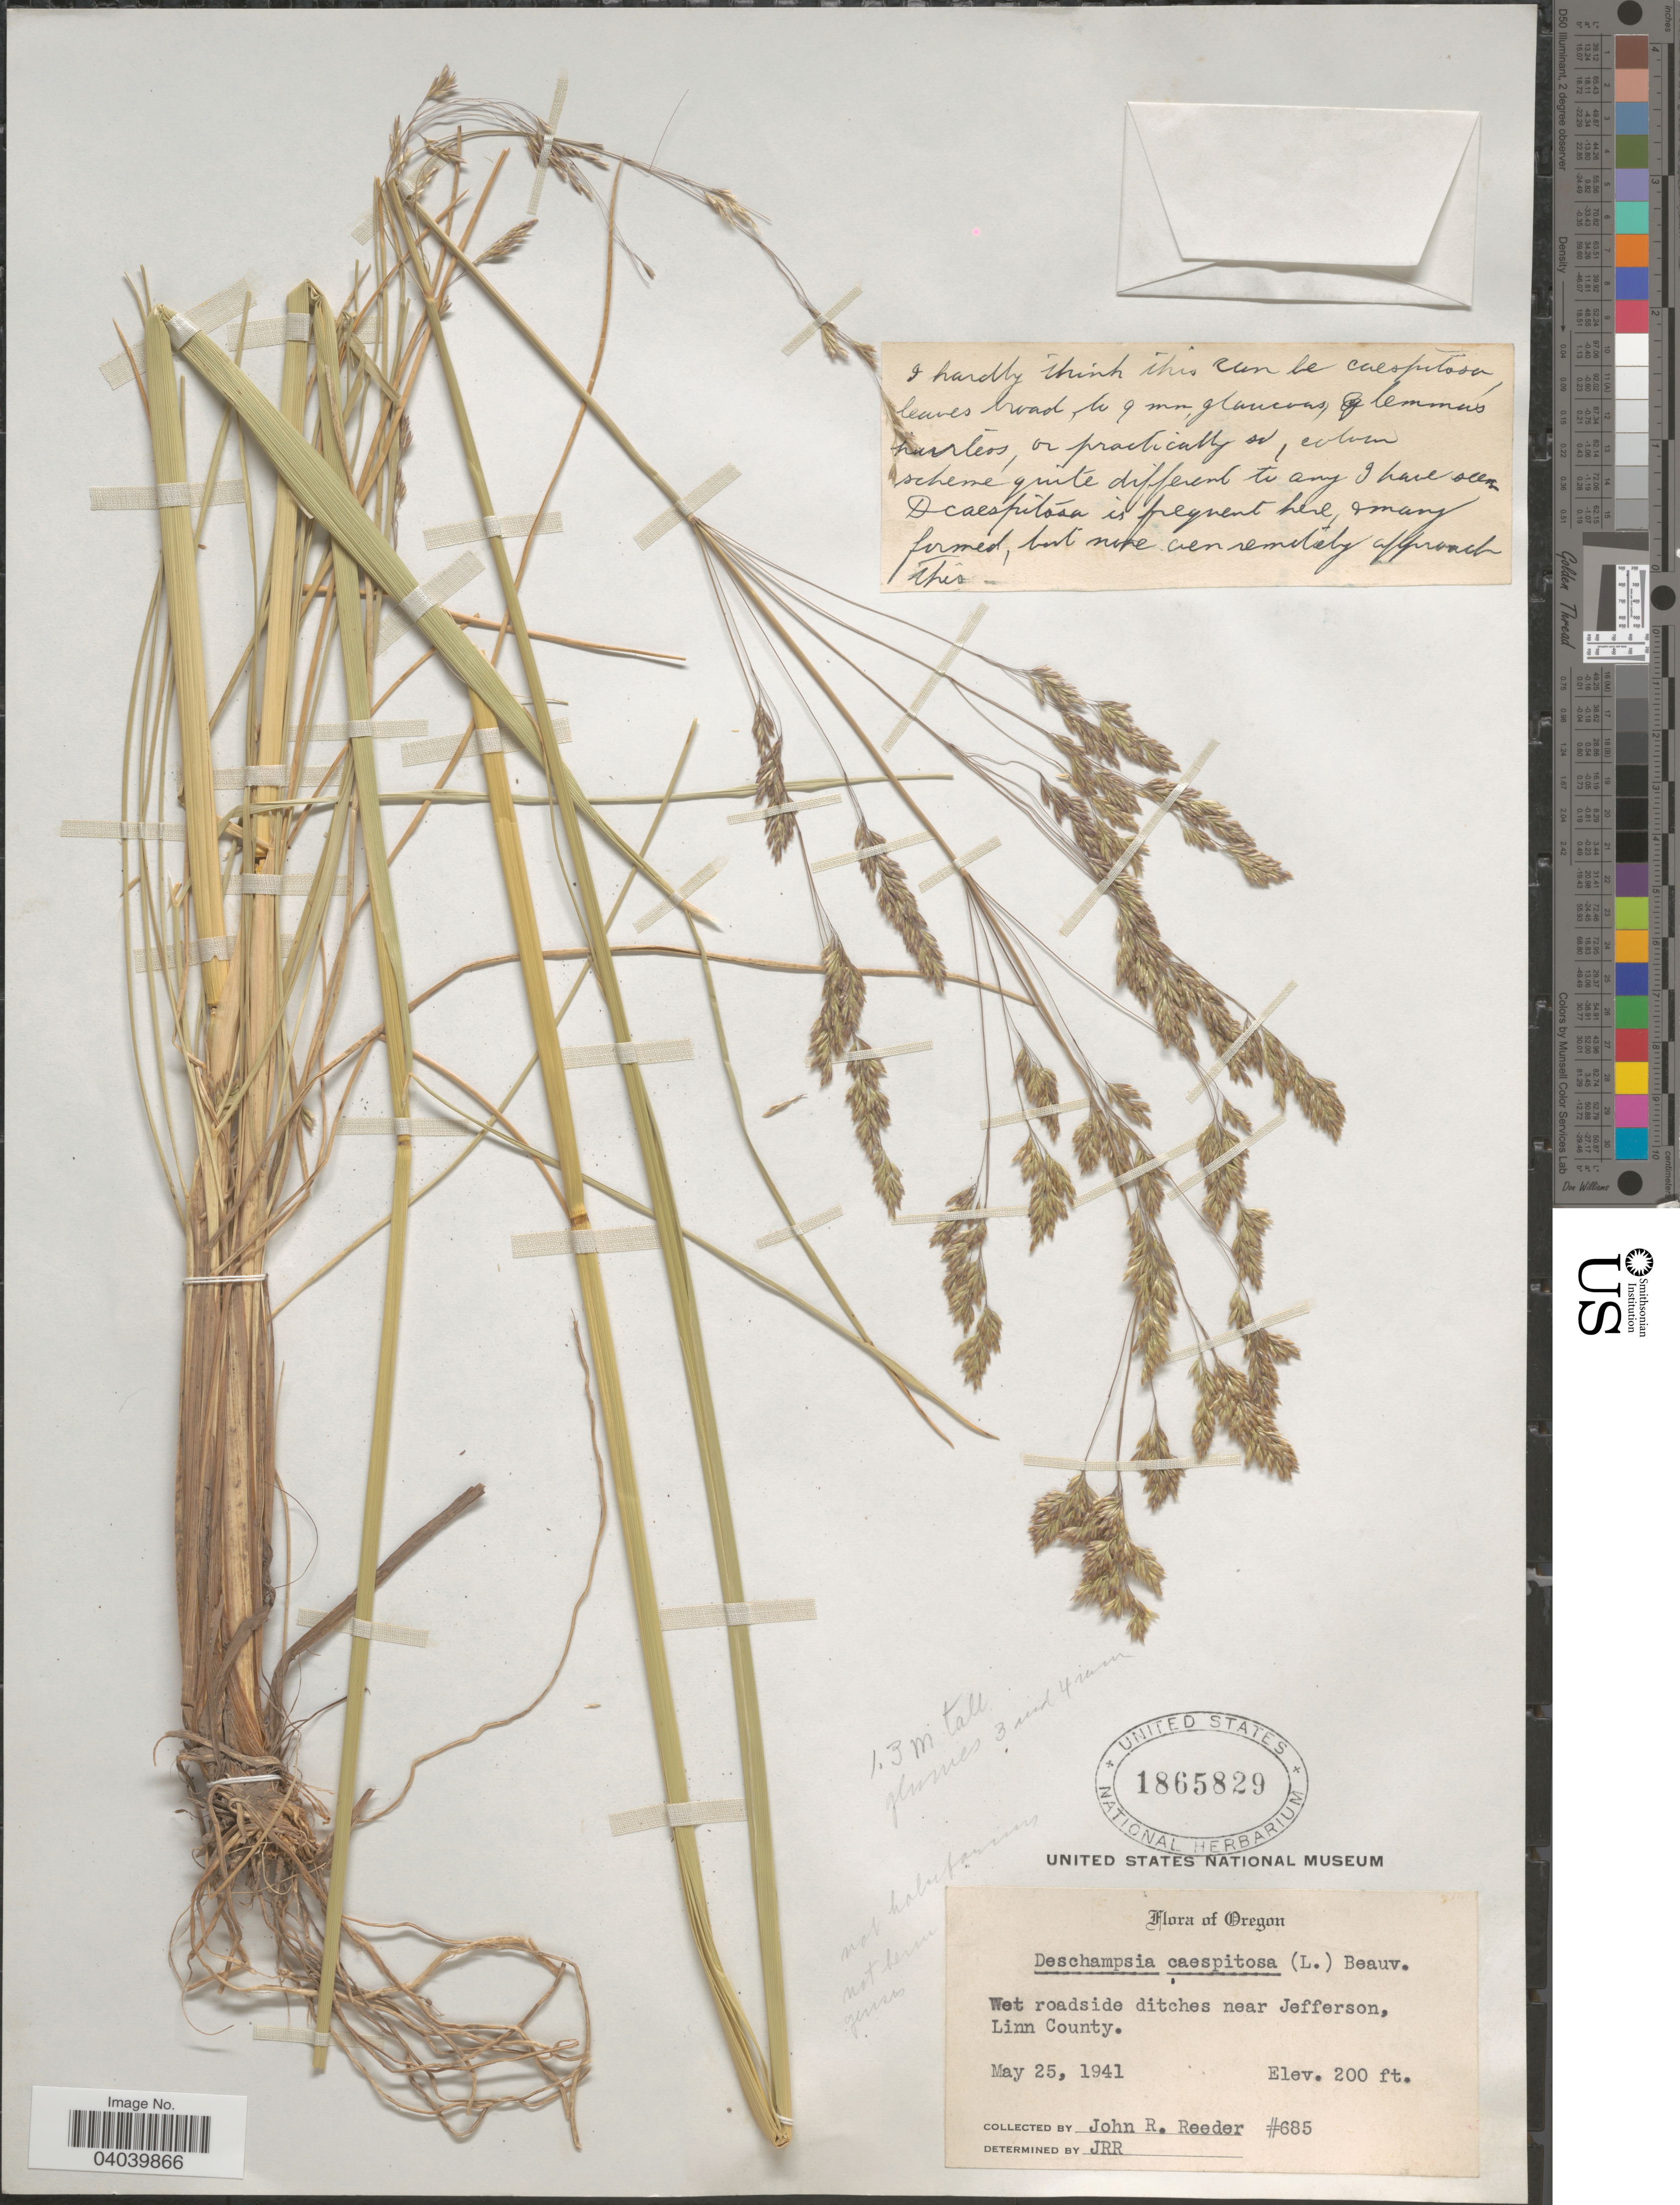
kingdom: Plantae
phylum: Tracheophyta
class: Liliopsida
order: Poales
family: Poaceae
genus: Deschampsia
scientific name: Deschampsia sp.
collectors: J. R. Reeder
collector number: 685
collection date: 1941-05-25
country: United States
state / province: Oregon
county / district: Linn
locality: Wet roadside ditches near Jefferson, Linn County.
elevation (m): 61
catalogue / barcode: US 1865829